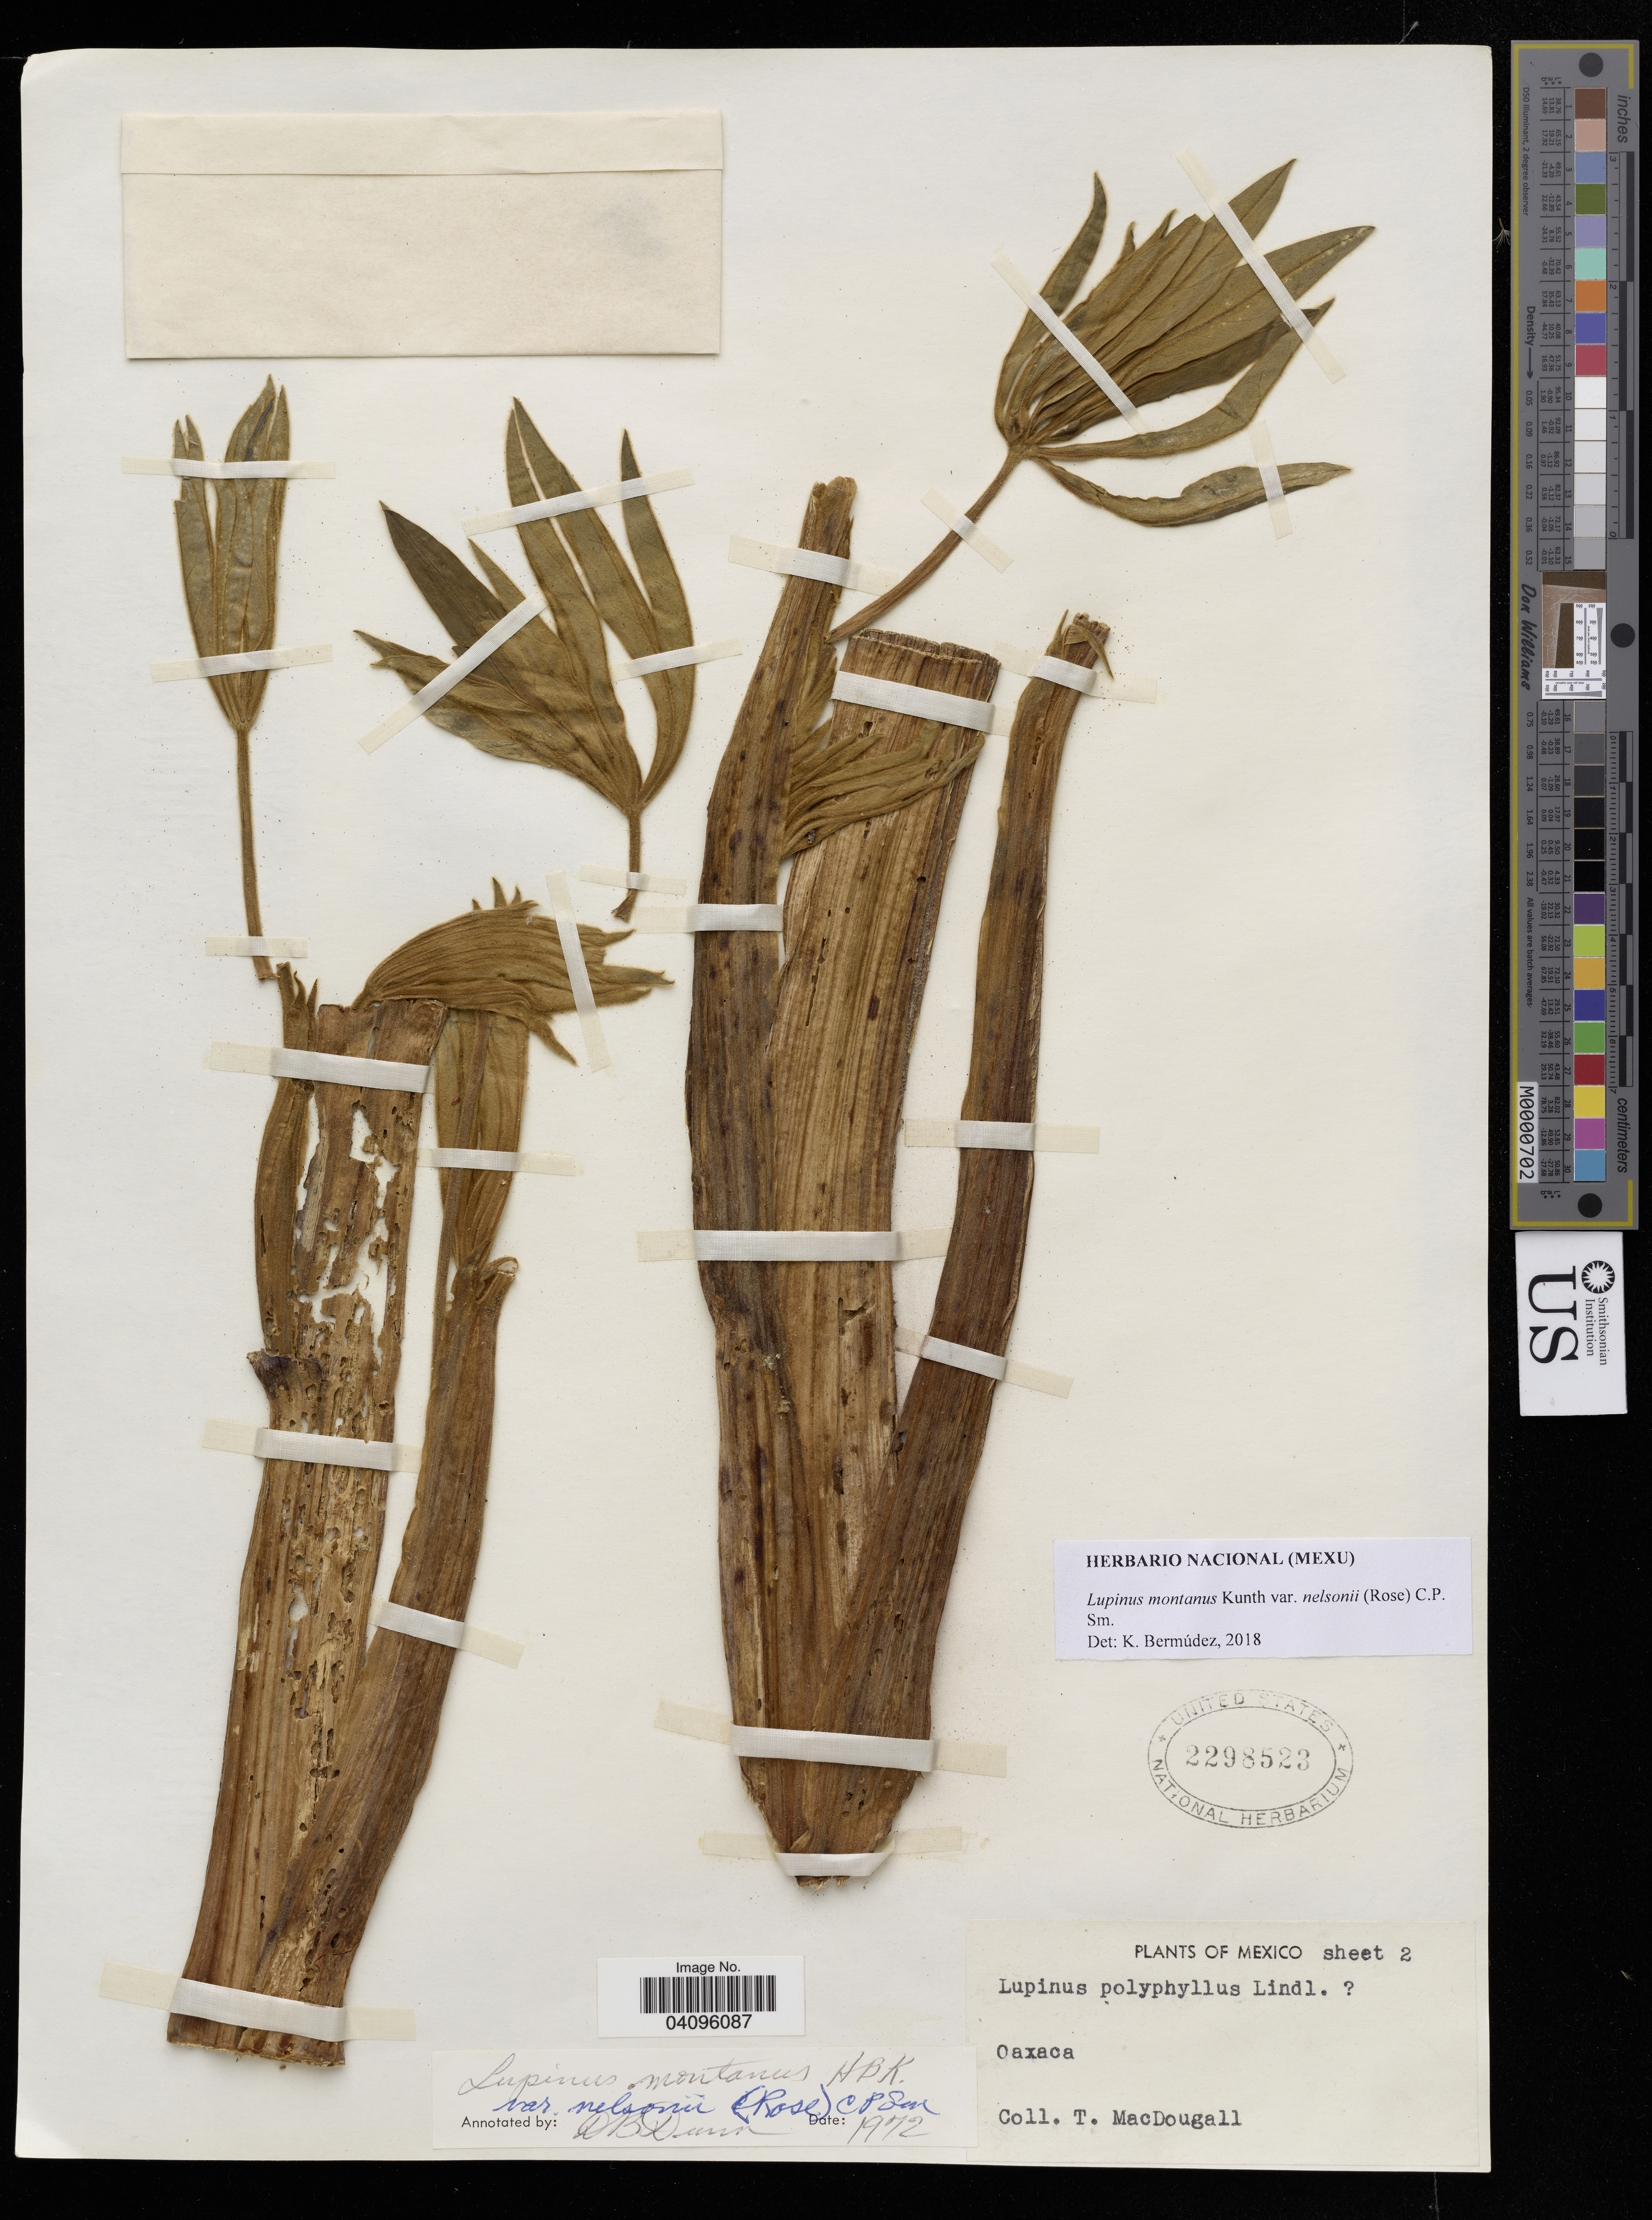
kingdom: Plantae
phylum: Tracheophyta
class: Magnoliopsida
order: Fabales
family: Fabaceae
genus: Lupinus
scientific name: Lupinus montanus var. nelsonii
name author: (Rose) C.P. Sm.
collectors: T. Macdougall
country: Mexico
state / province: Oaxaca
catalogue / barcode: US 2298523